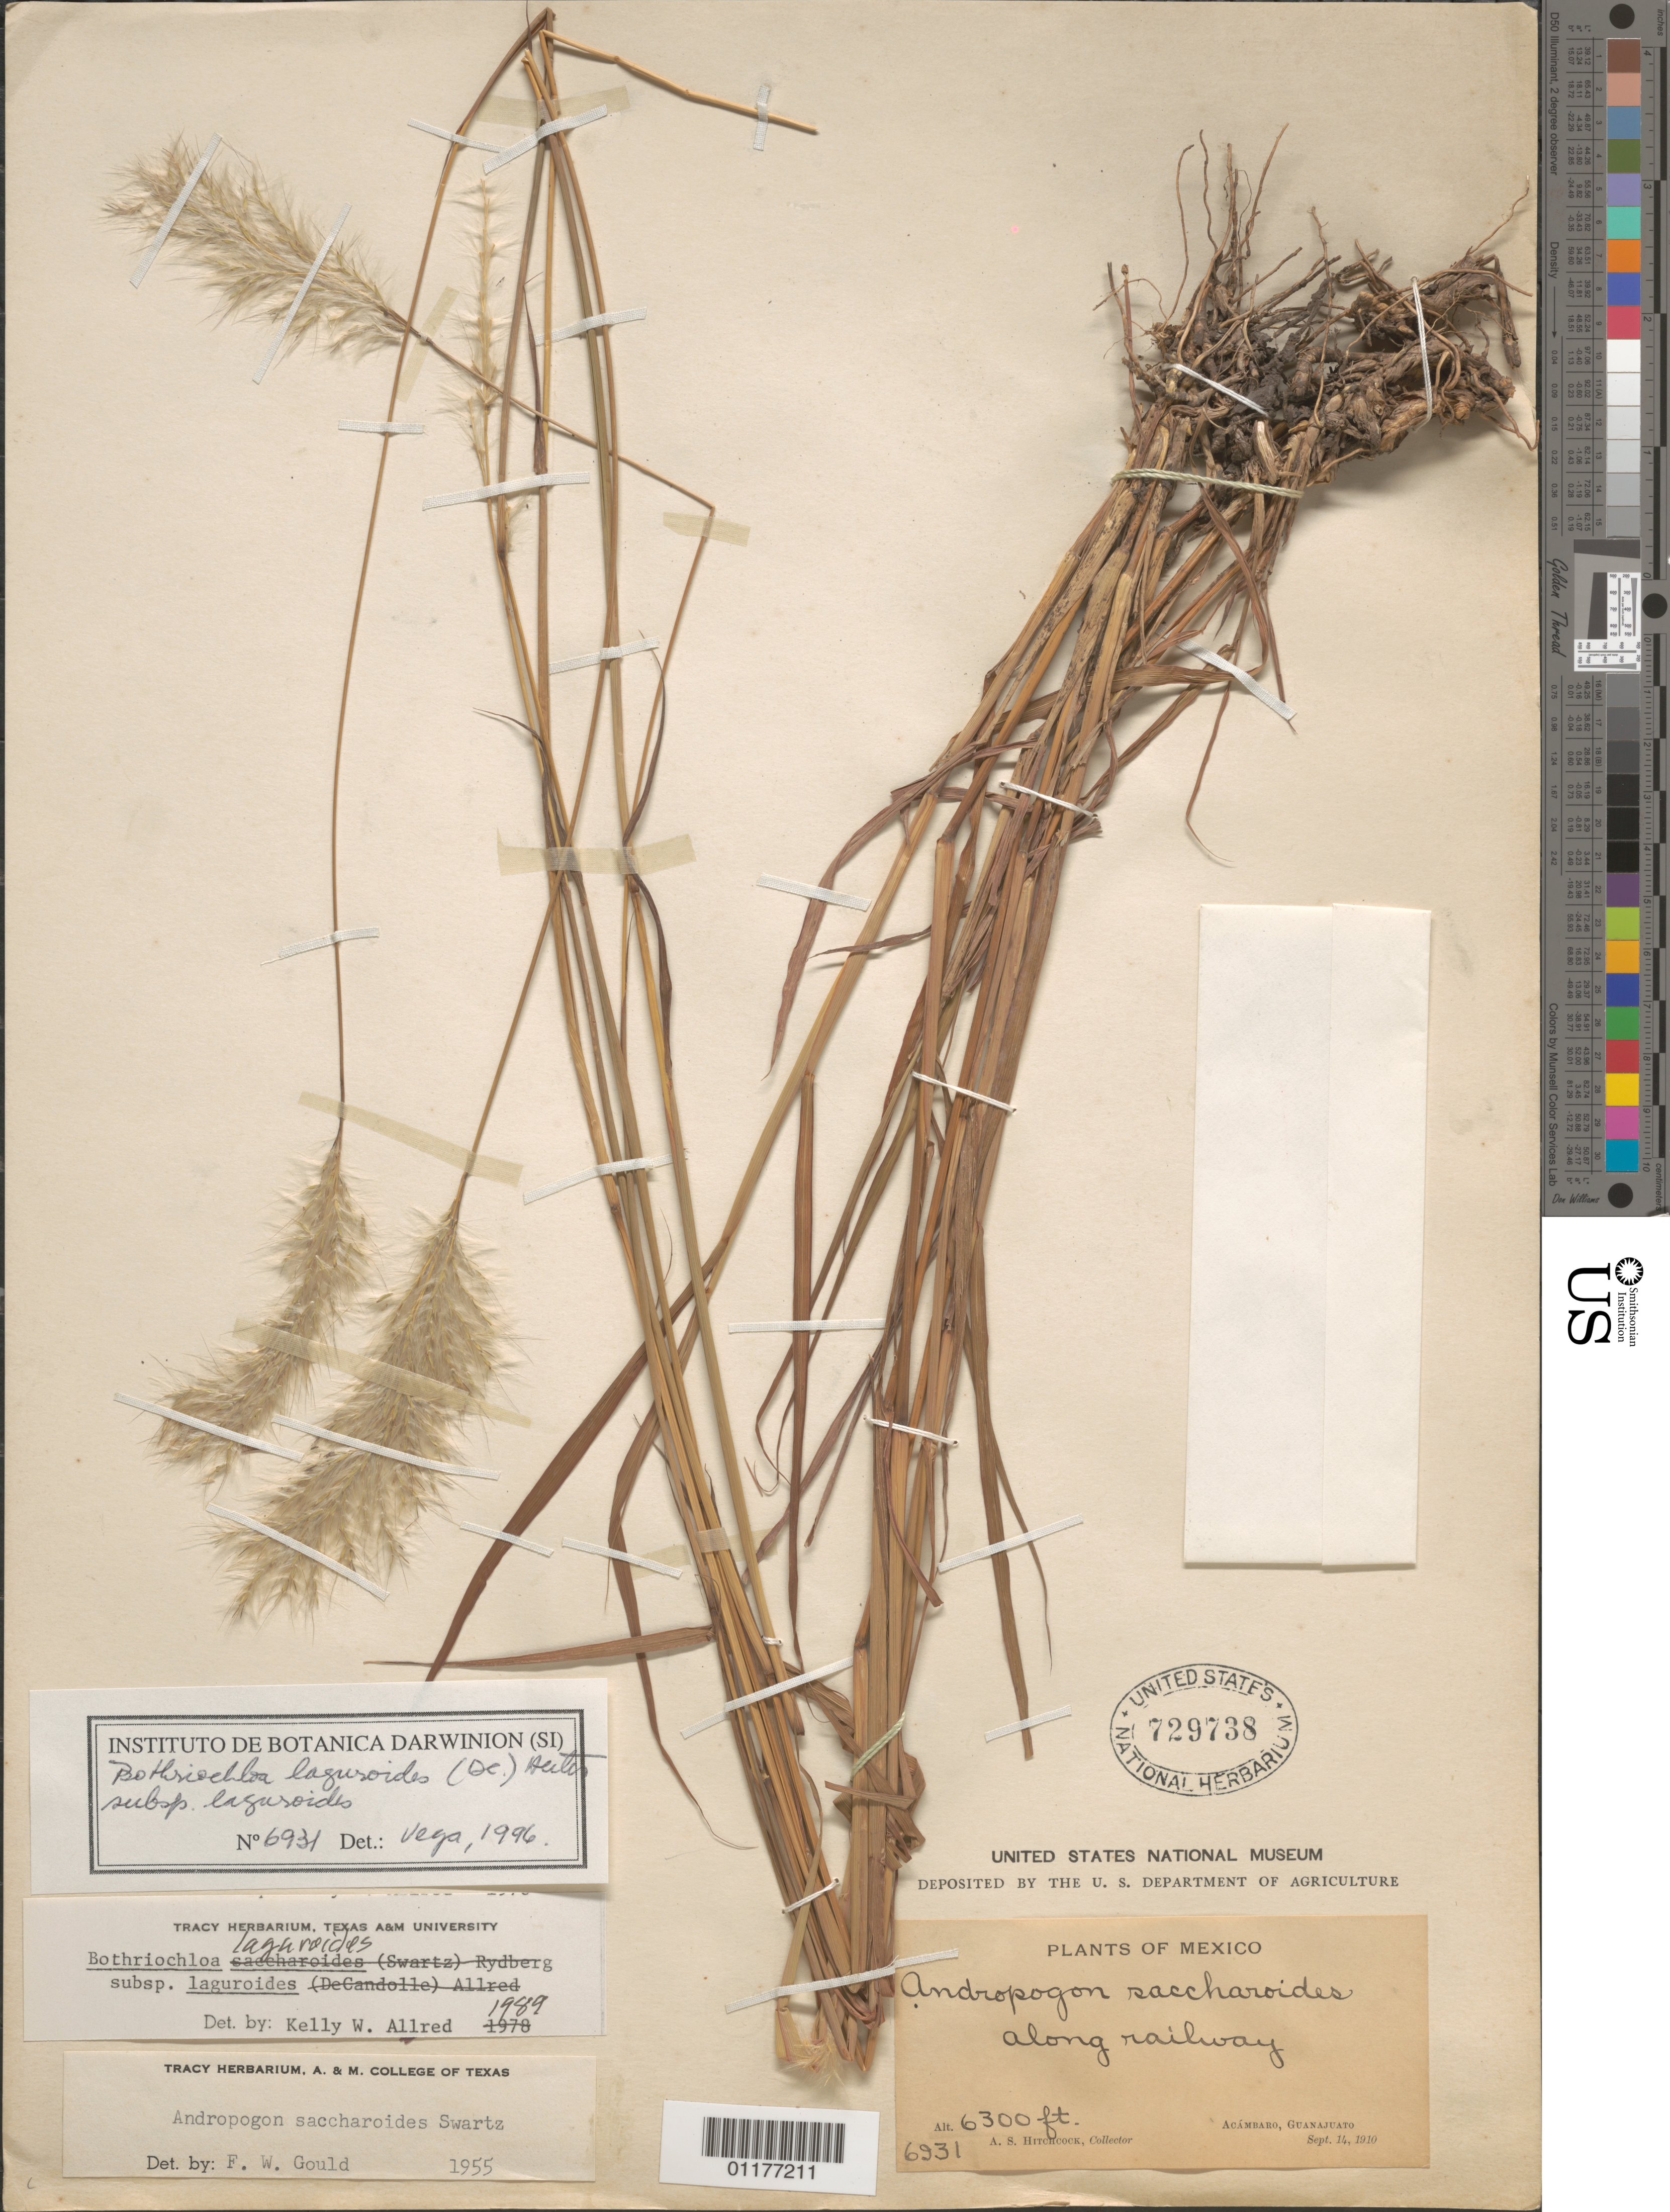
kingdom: Plantae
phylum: Tracheophyta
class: Liliopsida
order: Poales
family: Poaceae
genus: Bothriochloa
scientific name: Bothriochloa laguroides subsp. laguroides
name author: (DC.) Herter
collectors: A. S. Hitchcock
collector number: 6931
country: Mexico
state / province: Guanajuato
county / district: Acámbaro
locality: Along railroad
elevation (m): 1920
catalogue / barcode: US 729738